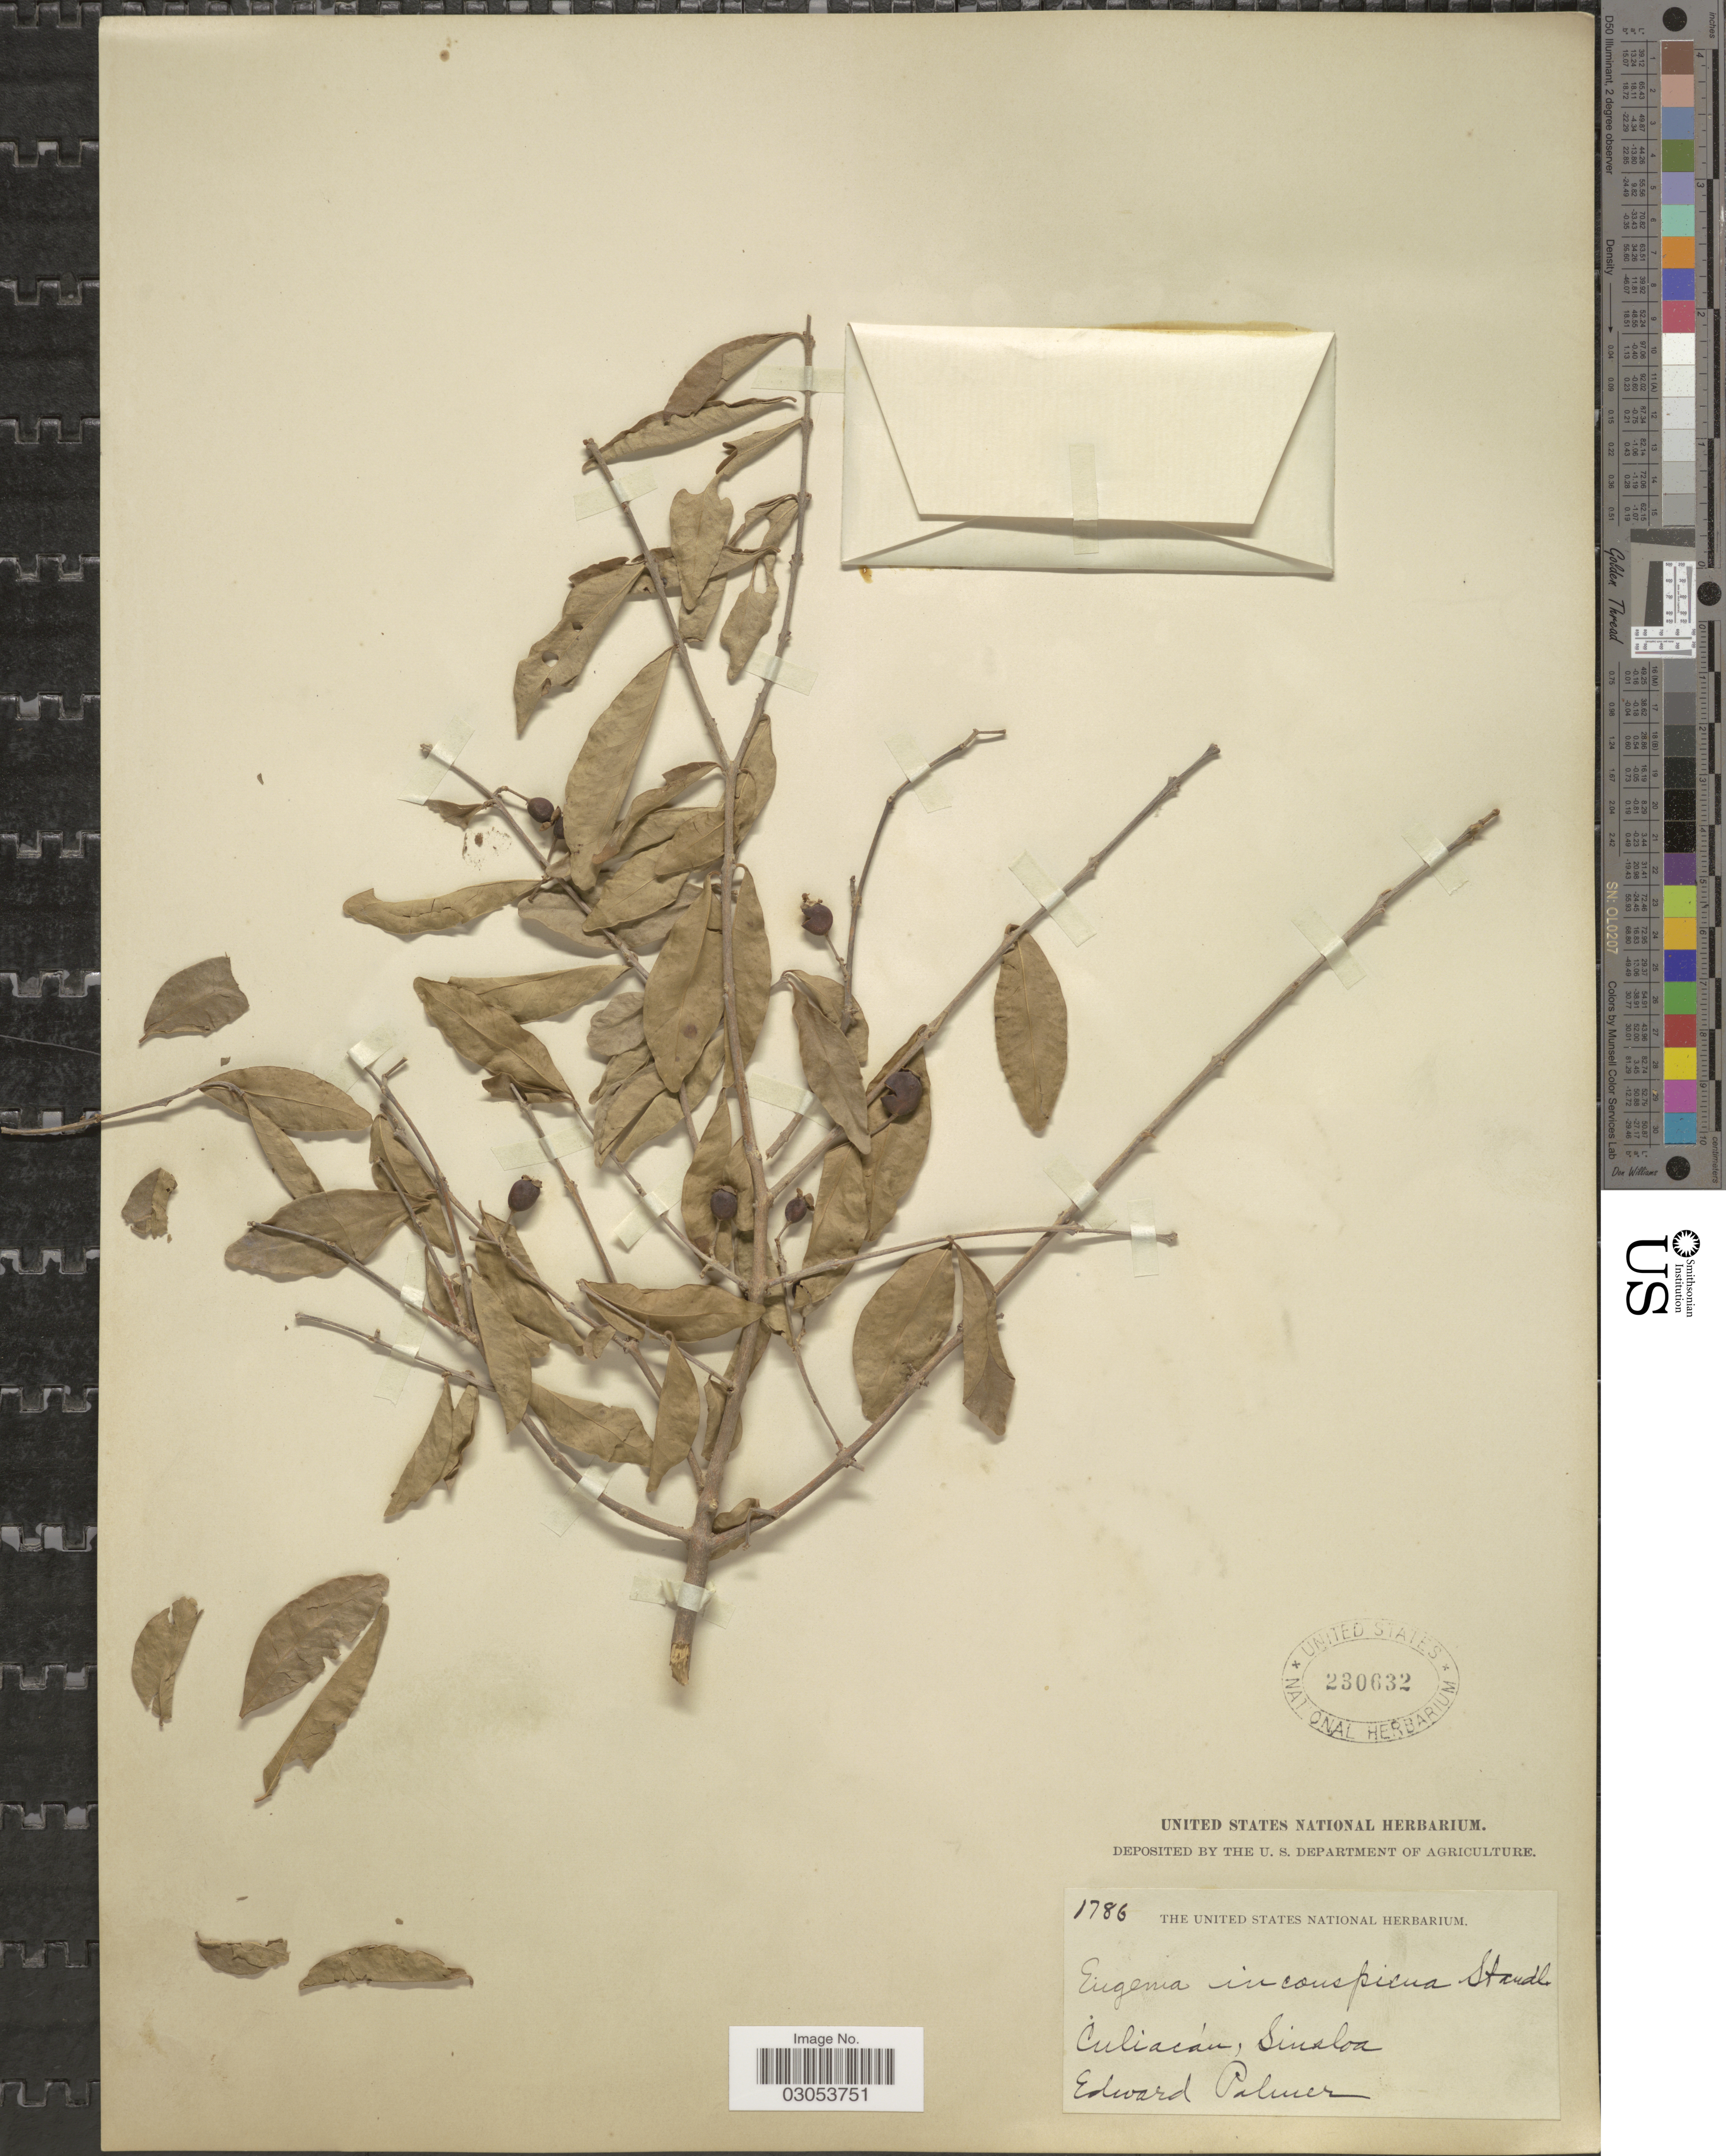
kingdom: Plantae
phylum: Tracheophyta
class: Magnoliopsida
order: Myrtales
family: Myrtaceae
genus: Eugenia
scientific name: Eugenia inconspicua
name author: Standl.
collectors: E. Palmer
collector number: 1786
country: Mexico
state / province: Sinaloa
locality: Culiacan.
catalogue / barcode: US 230632